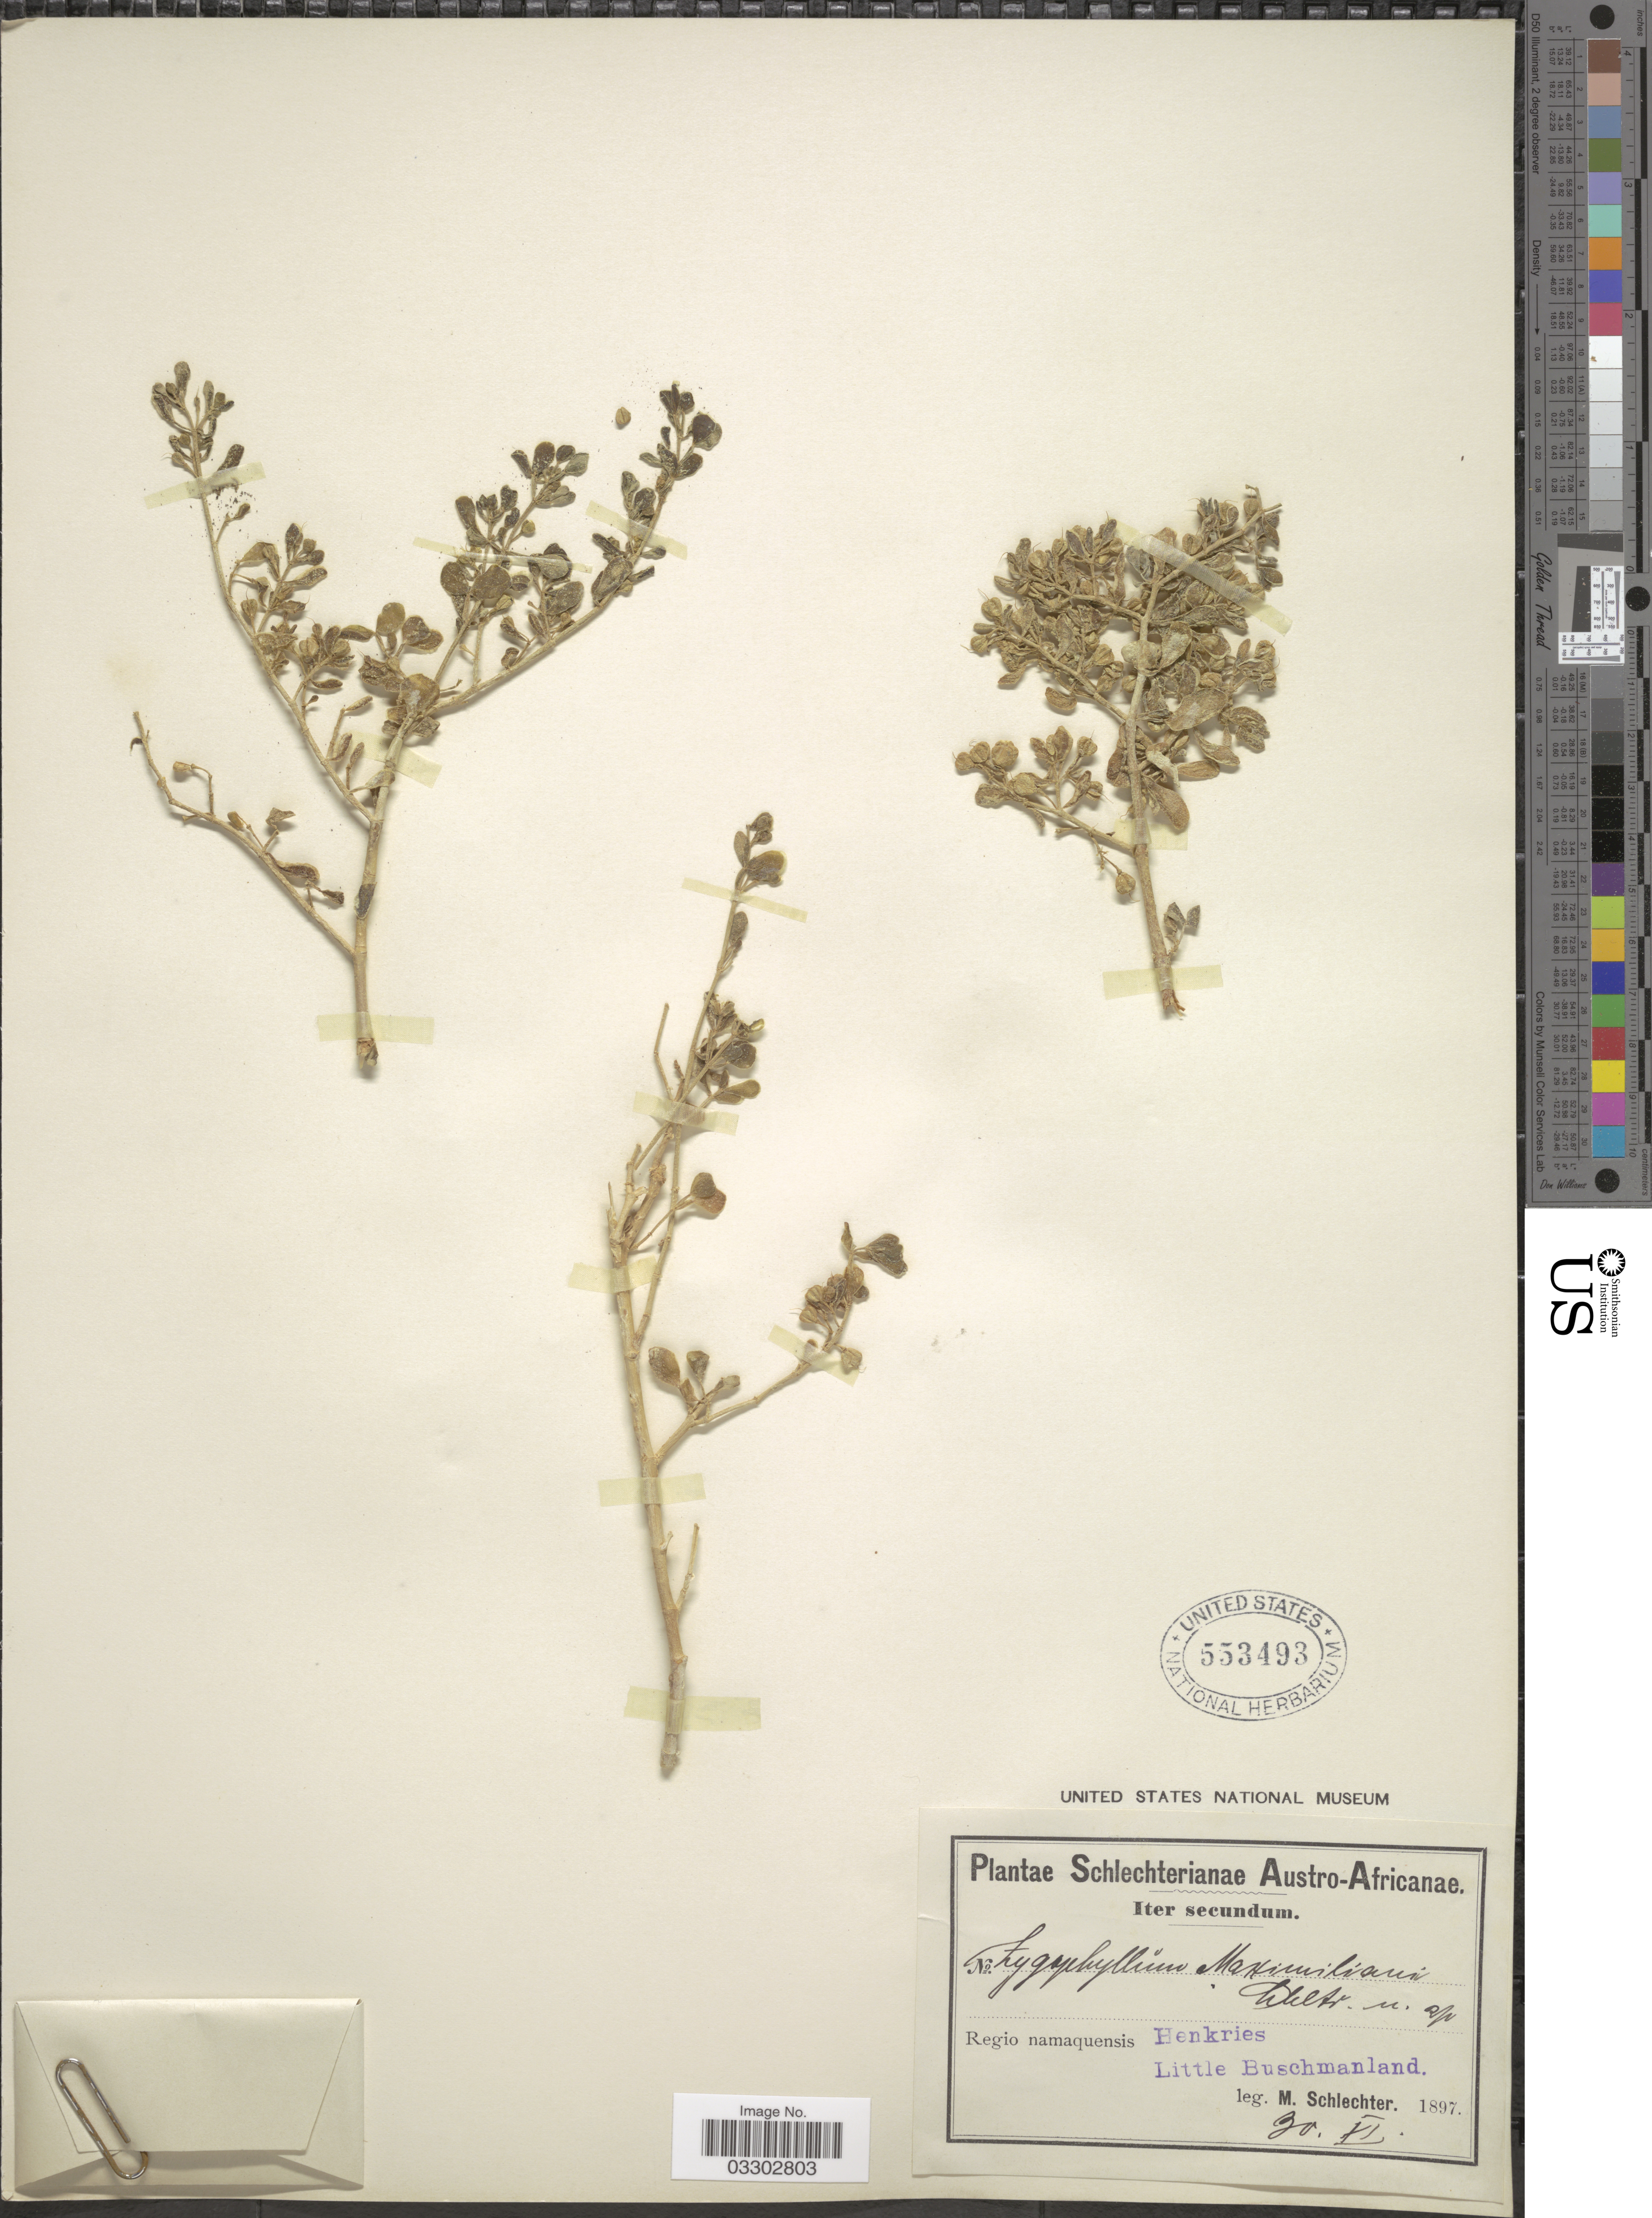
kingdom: Plantae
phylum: Tracheophyta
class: Magnoliopsida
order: Zygophyllales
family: Zygophyllaceae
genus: Zygophyllum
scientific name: Zygophyllum maximiliani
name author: Schltr. ex Huysst.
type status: Possible Type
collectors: M. Schlechter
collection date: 1897-11-30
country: South Africa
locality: Austro-Africanae. Regio namaquensis Henkries Little Buschmanland.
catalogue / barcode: US 553493